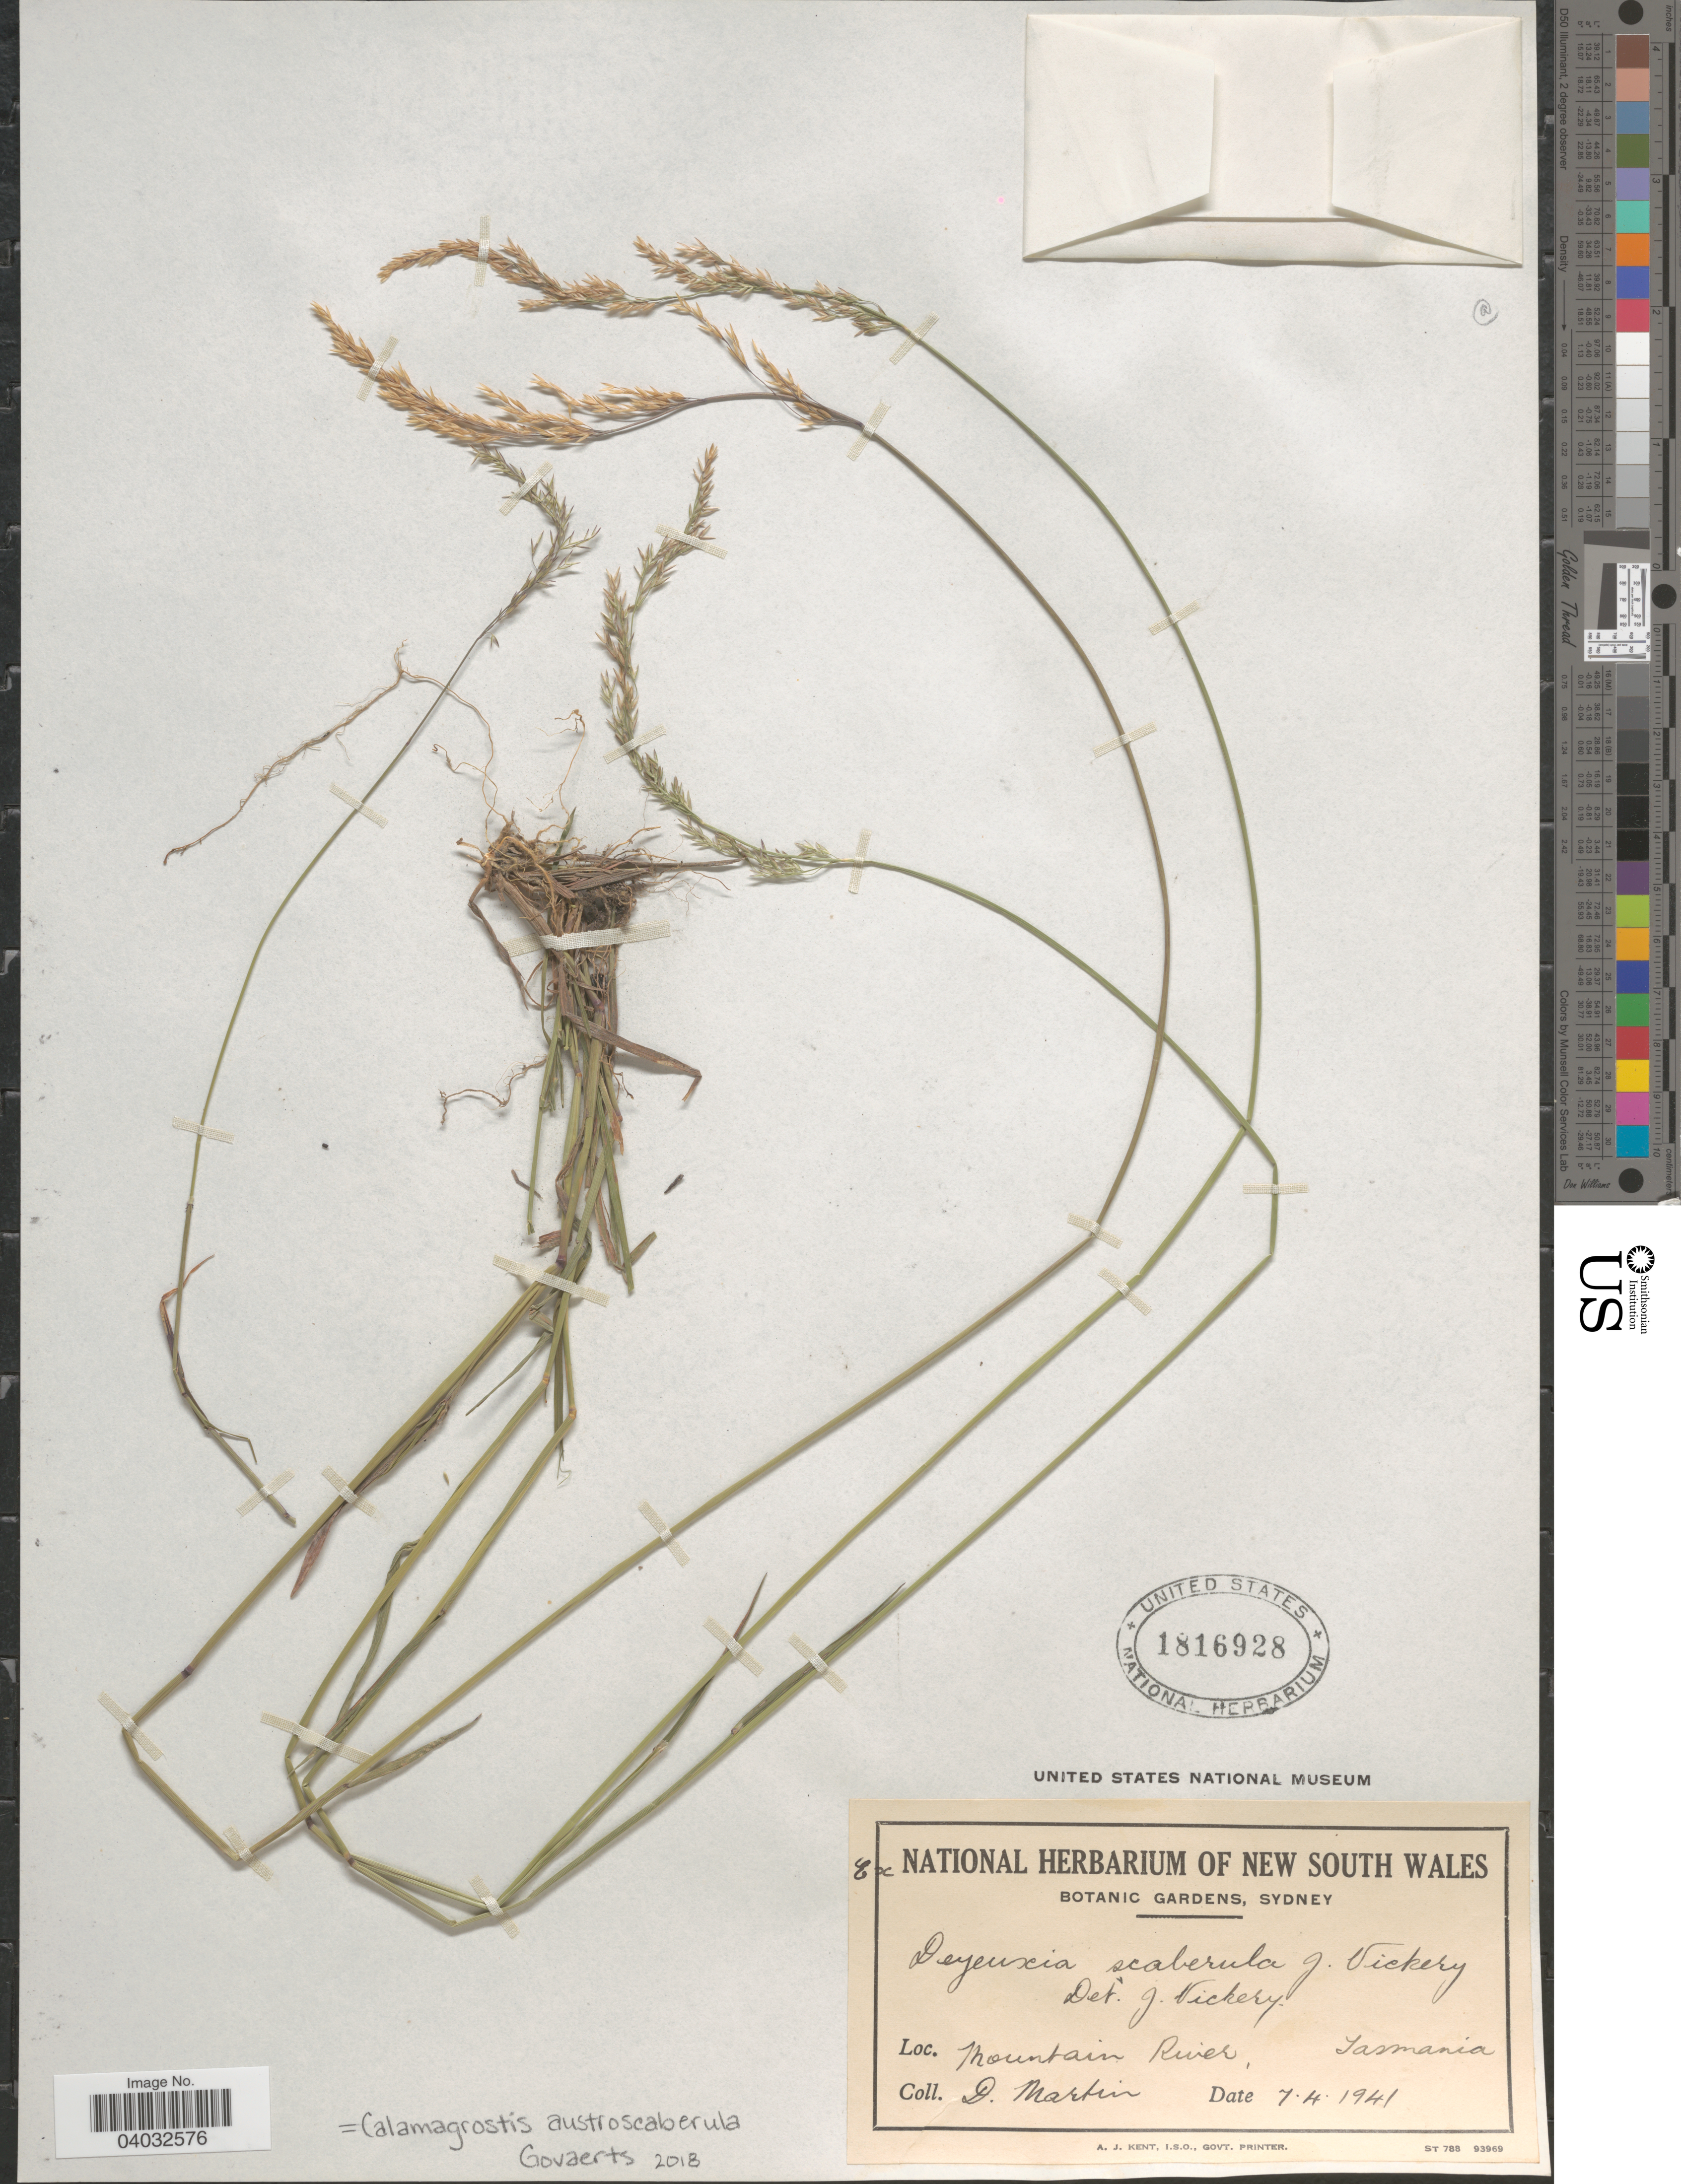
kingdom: Plantae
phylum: Tracheophyta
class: Liliopsida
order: Poales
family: Poaceae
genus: Calamagrostis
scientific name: Calamagrostis austroscaberula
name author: Govaerts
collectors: D. Martin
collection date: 1941-04-07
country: Australia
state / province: Tasmania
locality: Mountain River.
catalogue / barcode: US 1816928